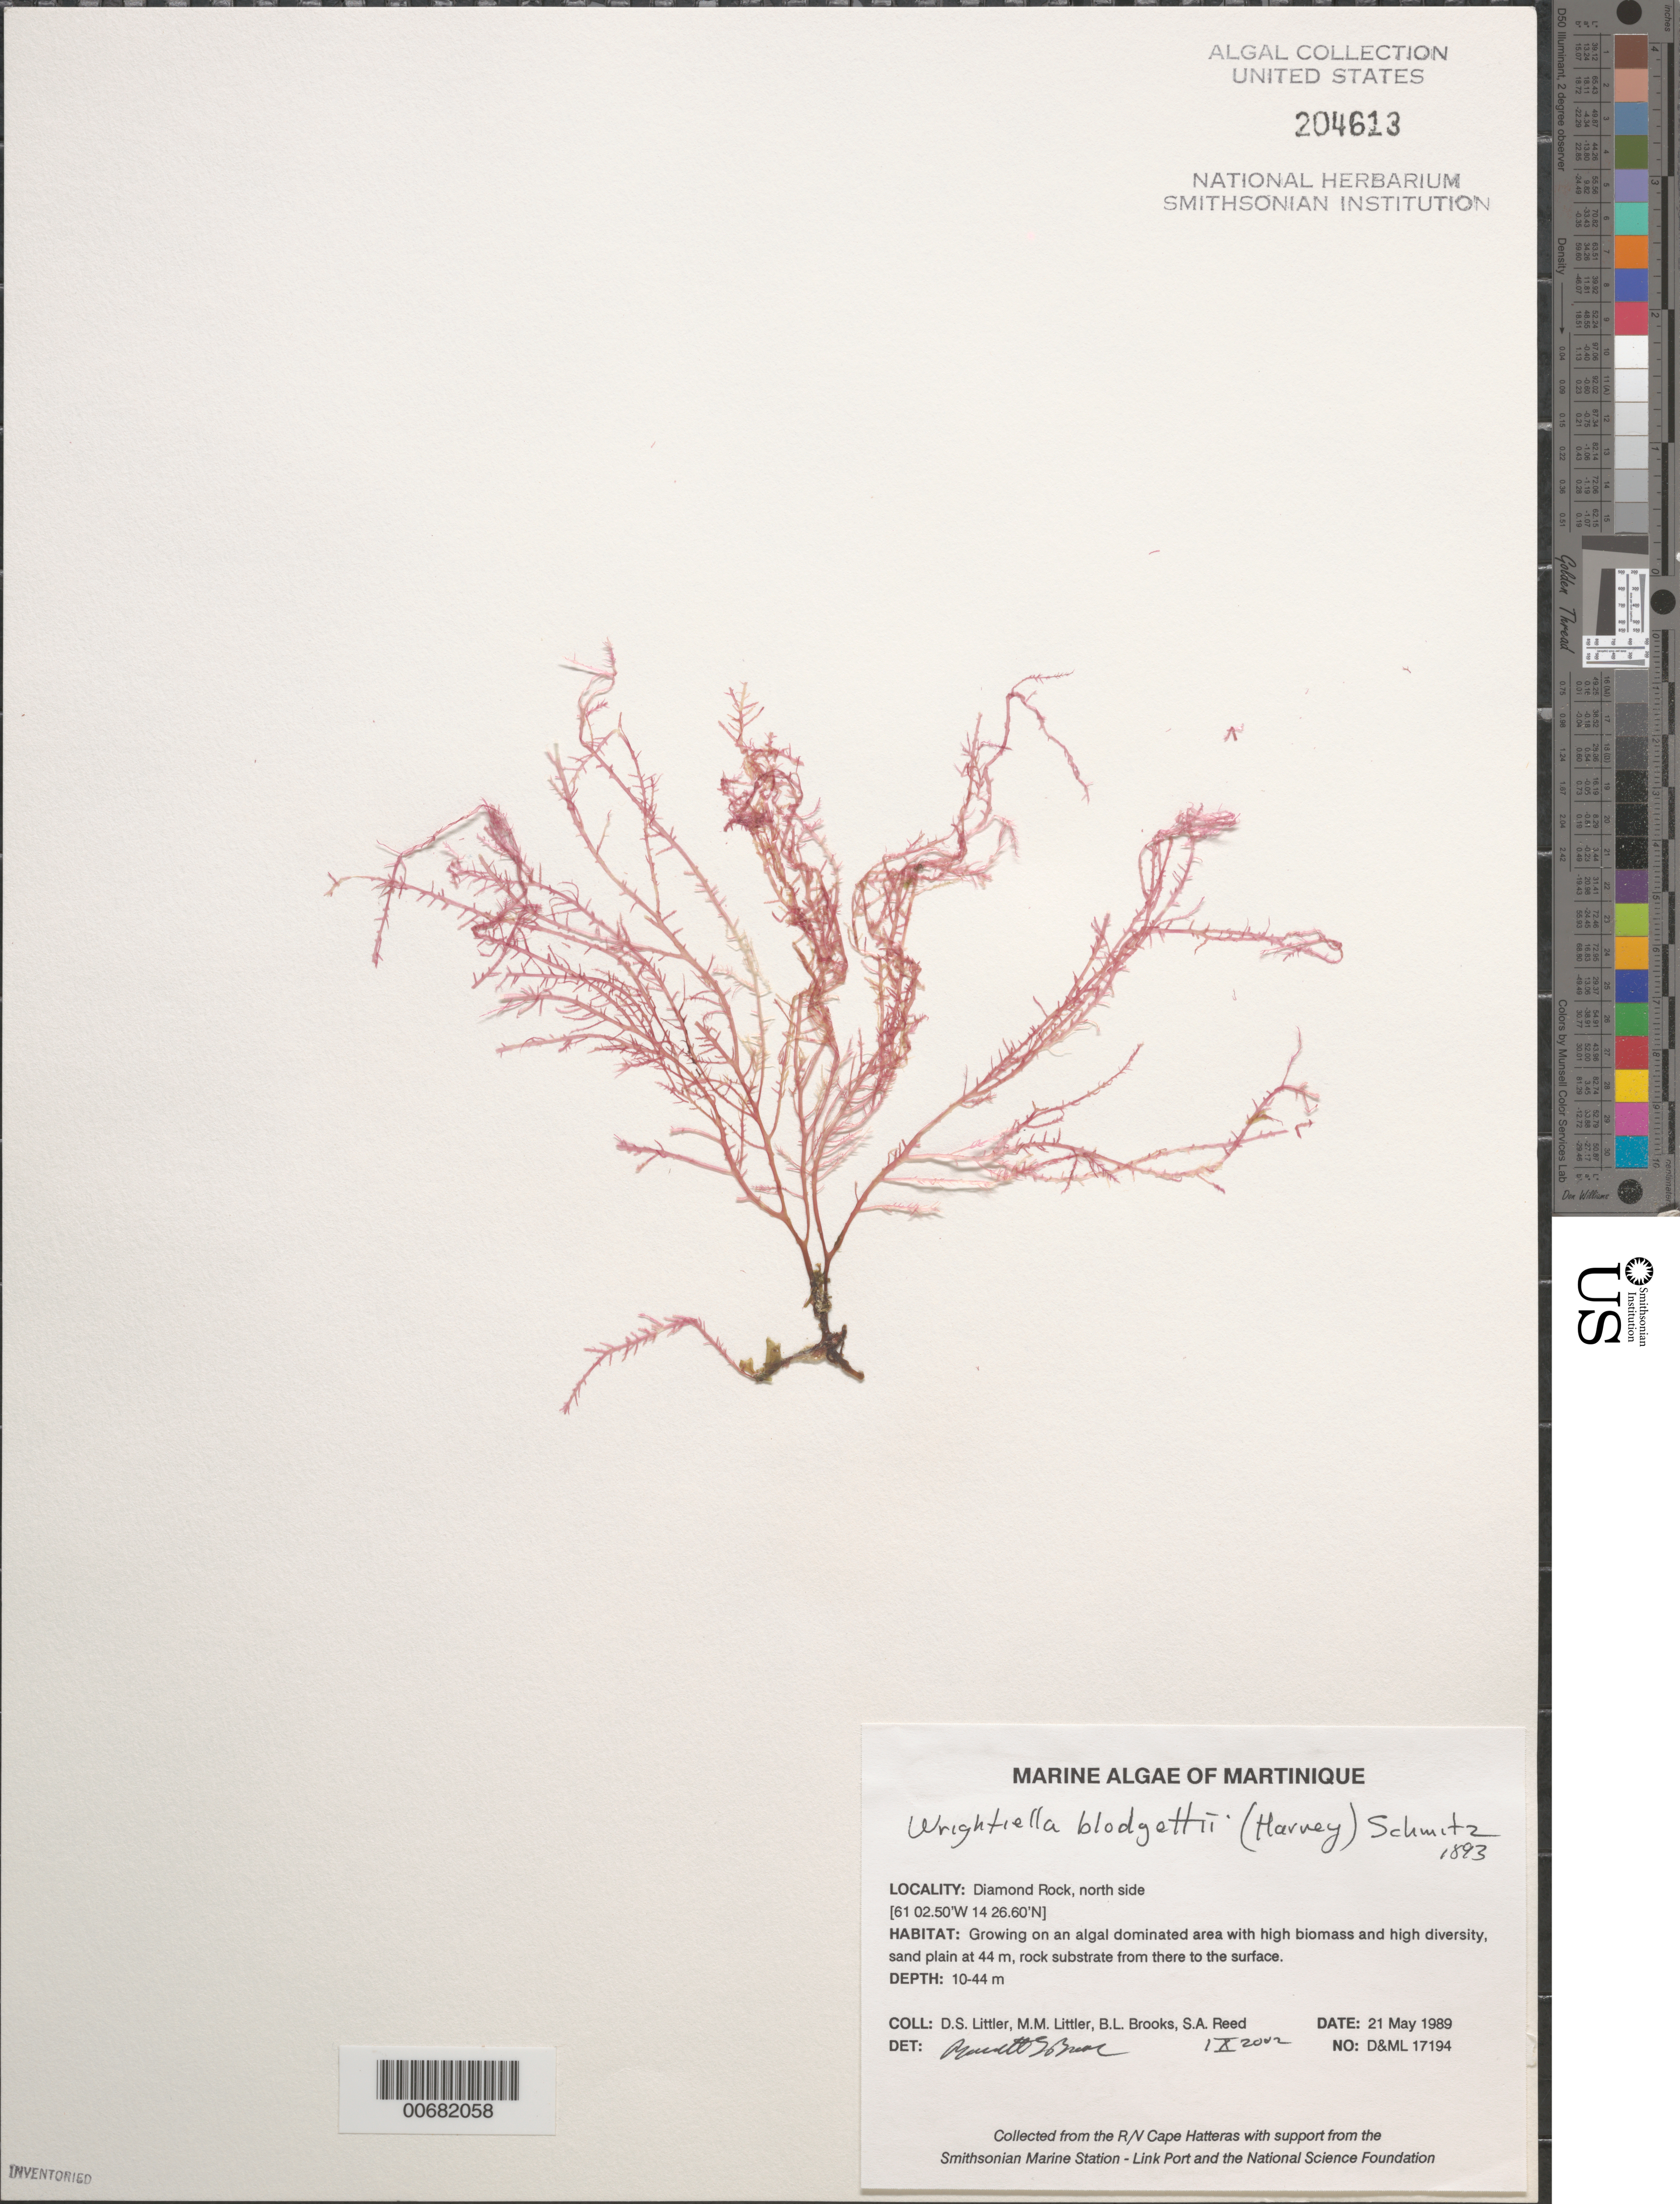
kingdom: Plantae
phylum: Rhodophyta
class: Florideophyceae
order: Ceramiales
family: Rhodomelaceae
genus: Wrightiella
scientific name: Wrightiella blodgettii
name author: (Harv.) F. Schmitz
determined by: Brooks, B. L., (BOT), Smithsonian Institution - National Museum of Natural History (UNITED STATES)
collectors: D. S. Littler, M. M. Littler, B. Brooks & S. Reed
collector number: D&ML 17194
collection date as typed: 21 May 1989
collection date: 1989-05-21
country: Martinique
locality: Diamond Rock, north side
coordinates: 14 26.60' N, 61 02.50' W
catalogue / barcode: US 204613